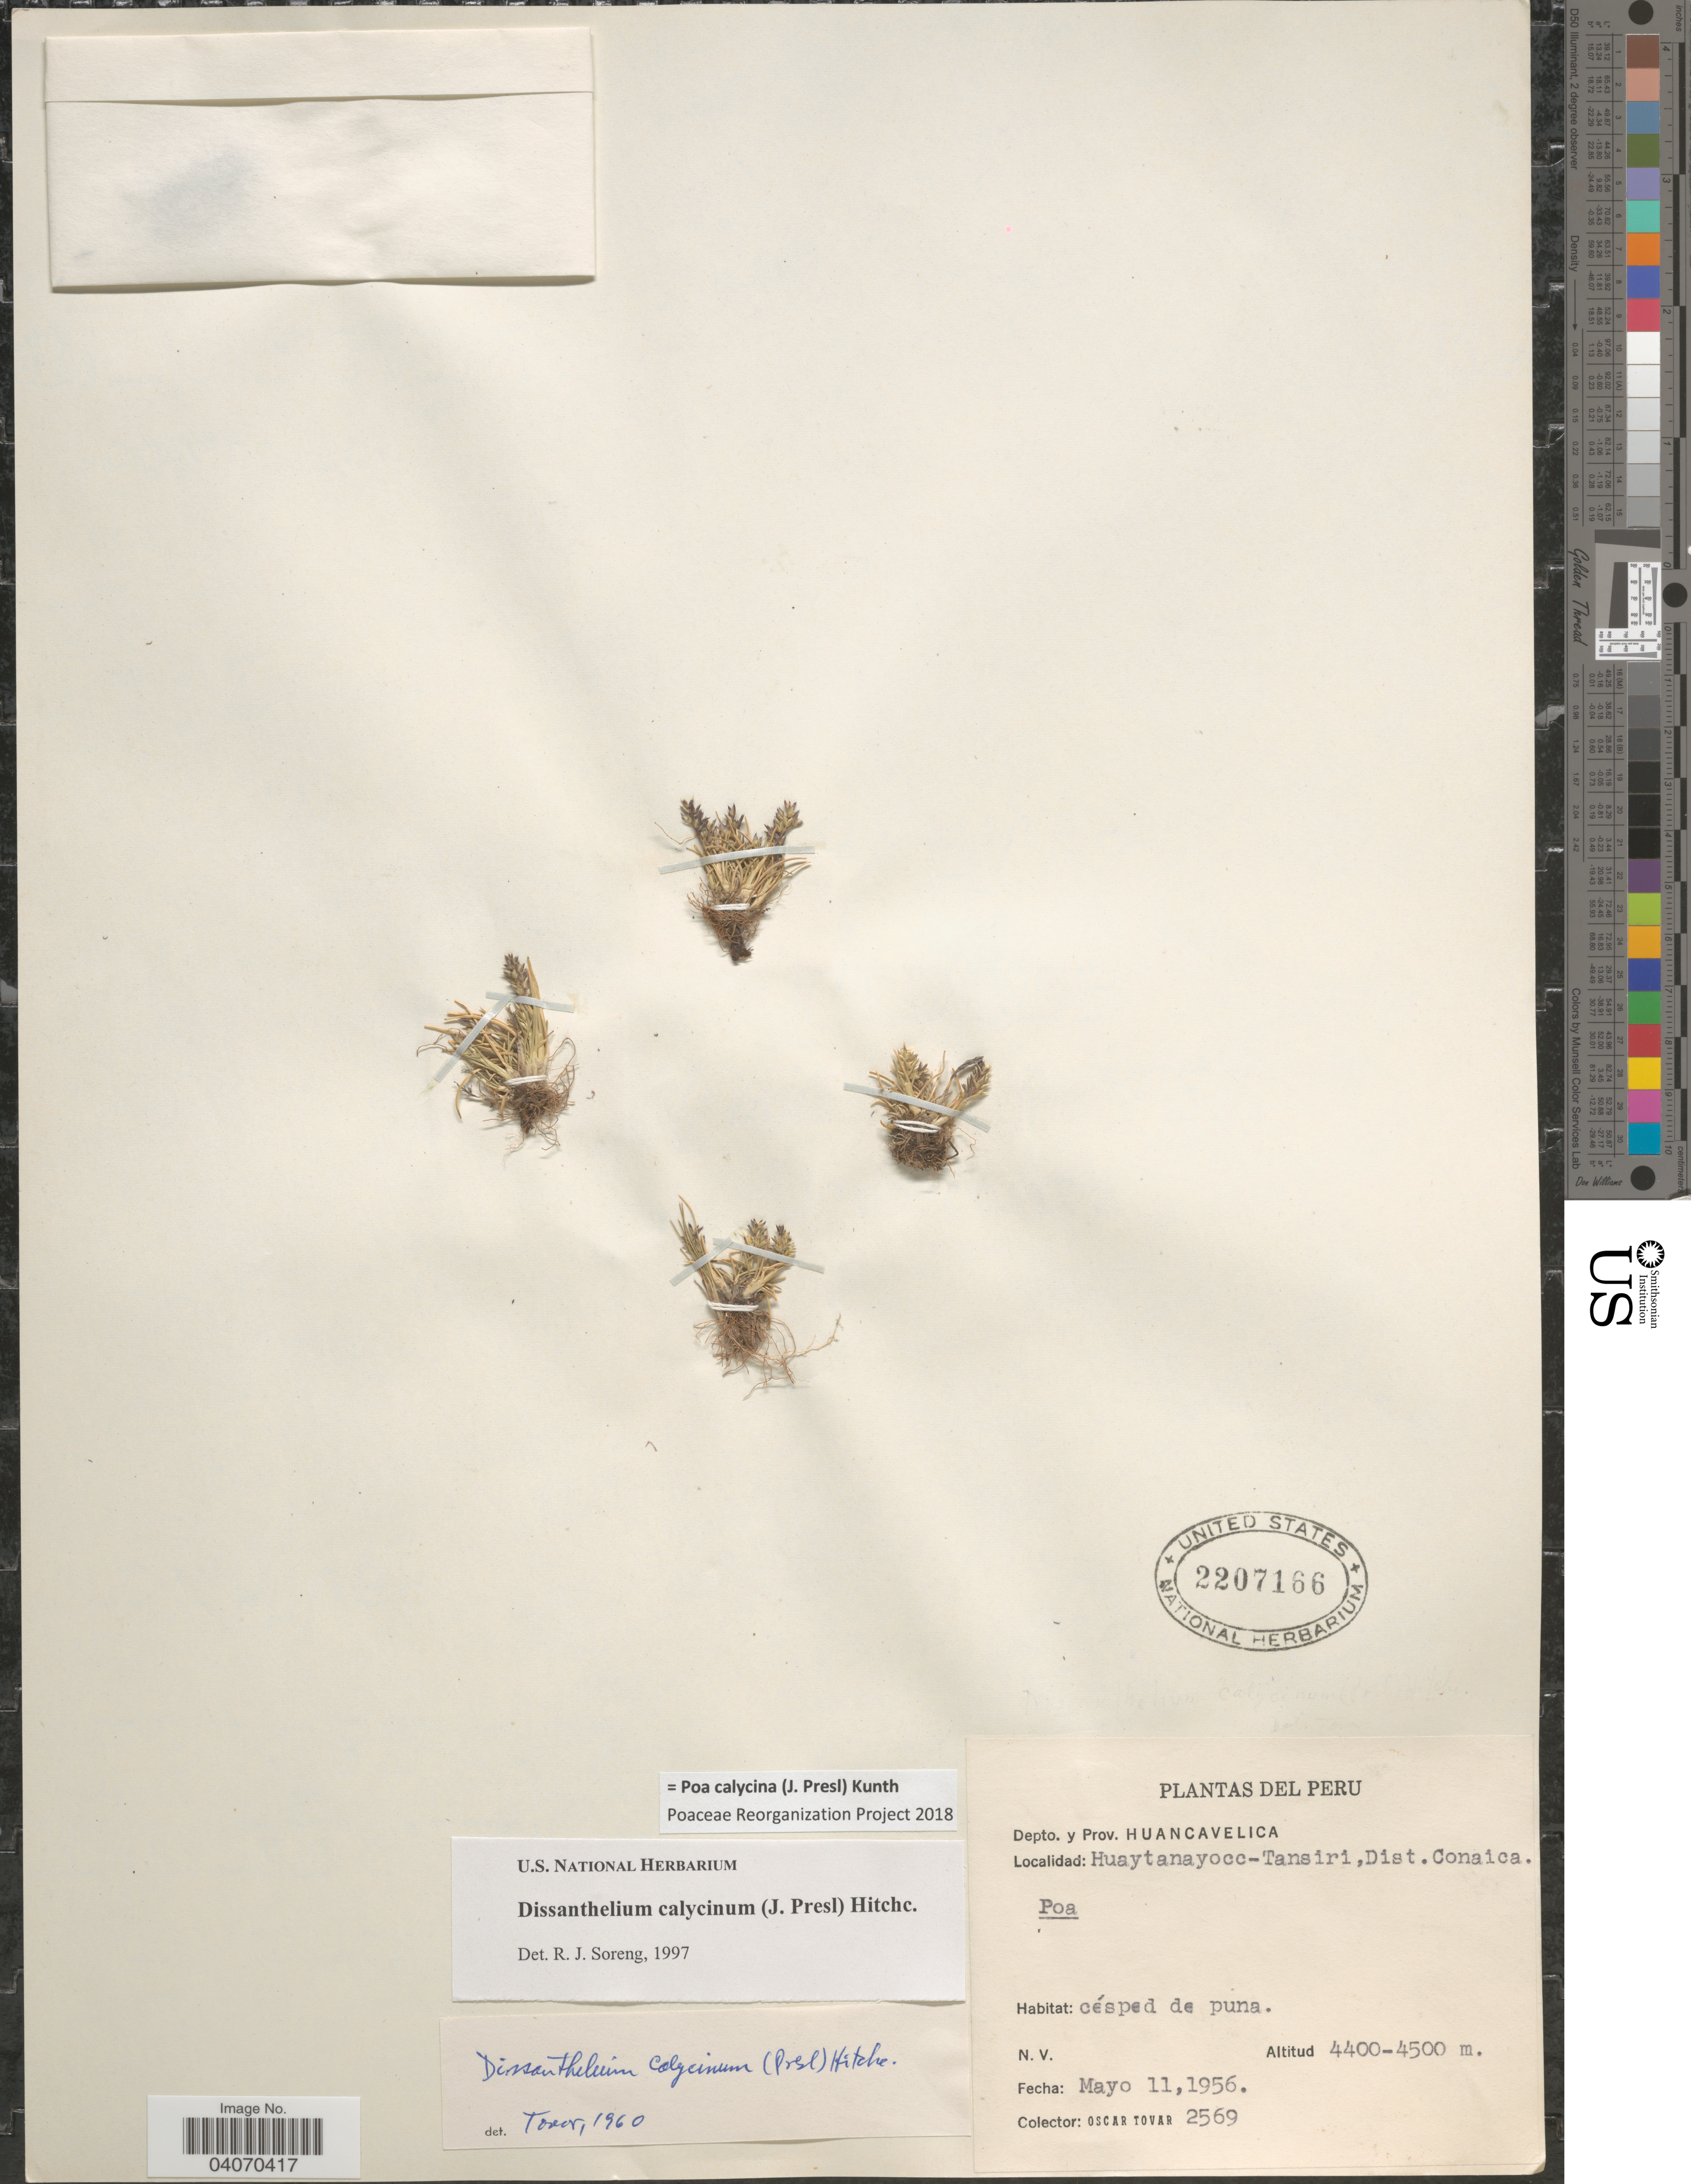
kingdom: Plantae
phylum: Tracheophyta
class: Liliopsida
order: Poales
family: Poaceae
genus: Poa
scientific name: Poa calycina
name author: (J. Presl) Kunth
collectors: Ó. Tovar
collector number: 2569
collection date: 1956-05-11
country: Peru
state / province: Huancavelica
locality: Depto. Huancavelica. Huaytanayocc-Tansiri, Dist. Conaica.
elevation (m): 4400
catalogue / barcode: US 2207166